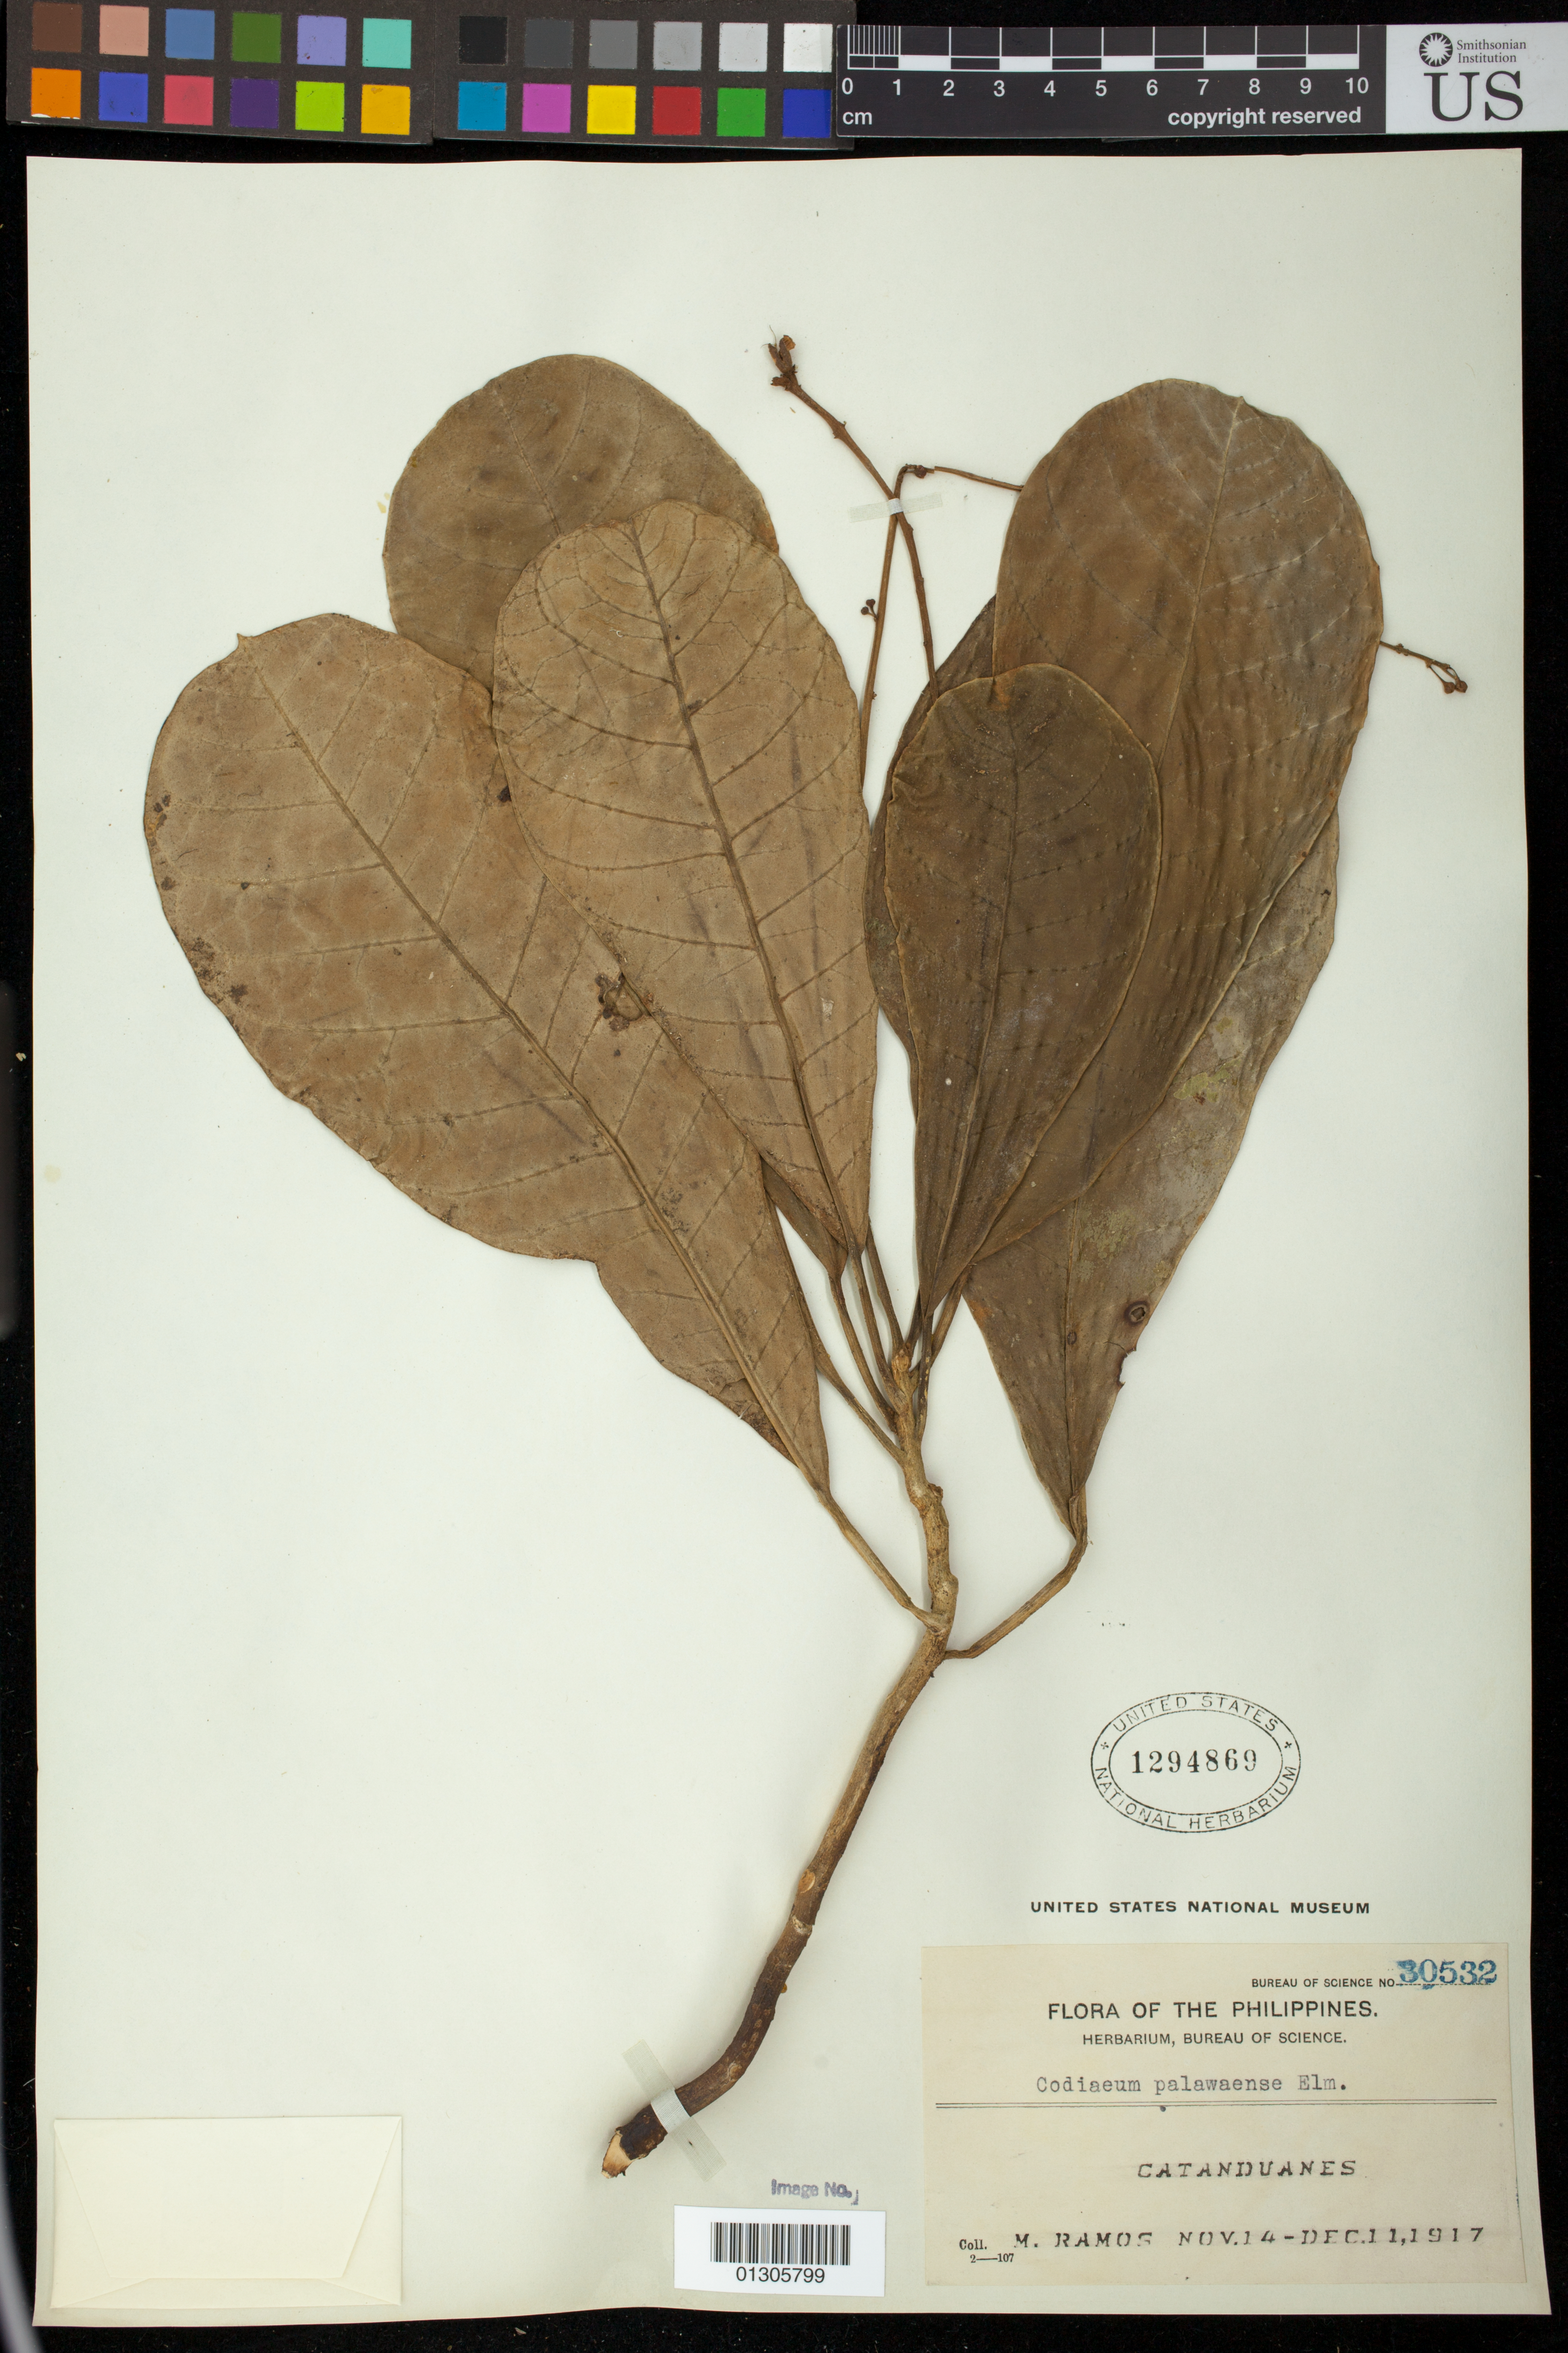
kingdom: Plantae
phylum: Tracheophyta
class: Magnoliopsida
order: Malpighiales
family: Euphorbiaceae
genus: Codiaeum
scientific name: Codiaeum palawanense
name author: Elmer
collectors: M. Ramos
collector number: Bureau of Sci. No.30532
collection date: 1917-11-14/1917-12-11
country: Philippines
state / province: Bicol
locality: Catanduanes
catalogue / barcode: US 1294869